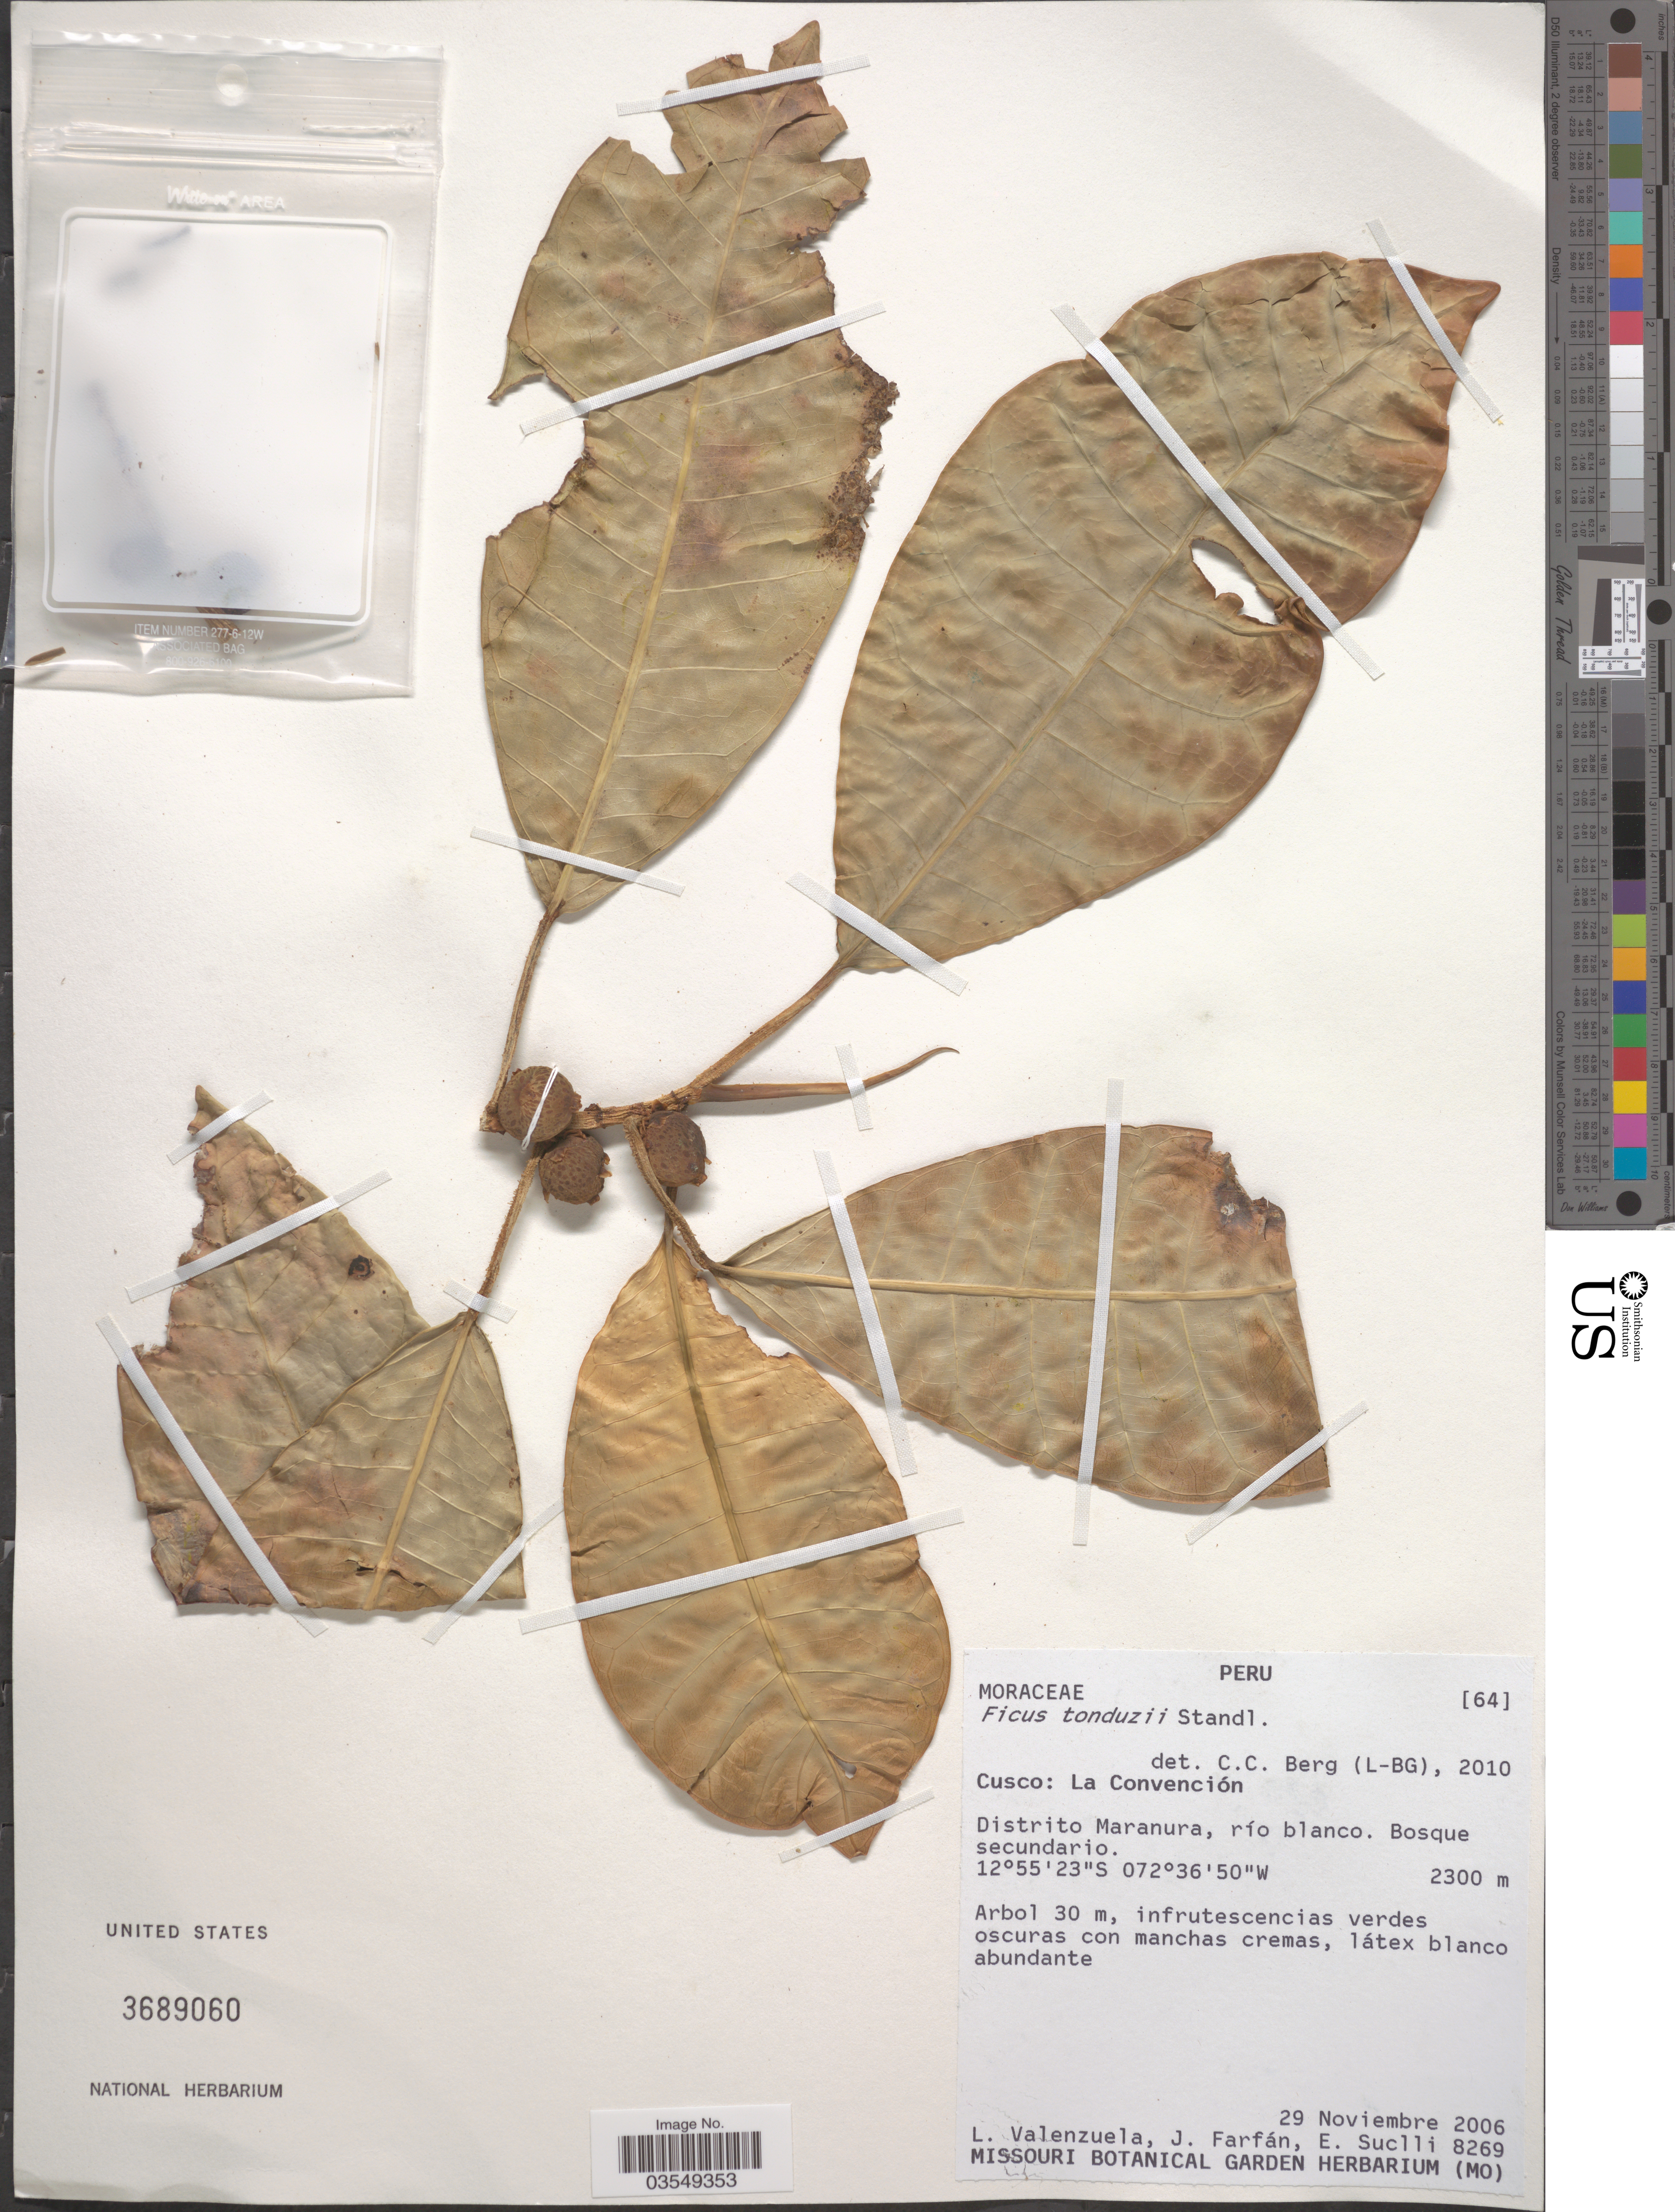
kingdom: Plantae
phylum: Tracheophyta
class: Magnoliopsida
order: Rosales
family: Moraceae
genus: Ficus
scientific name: Ficus tonduzii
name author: Standl.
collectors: L. Valenzuela, J. Farfán & E. Suclli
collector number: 8269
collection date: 2006-11-29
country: Peru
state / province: Cusco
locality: La Convención. Distrito Maranura, río blanco.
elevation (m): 2300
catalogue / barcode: US 3689060